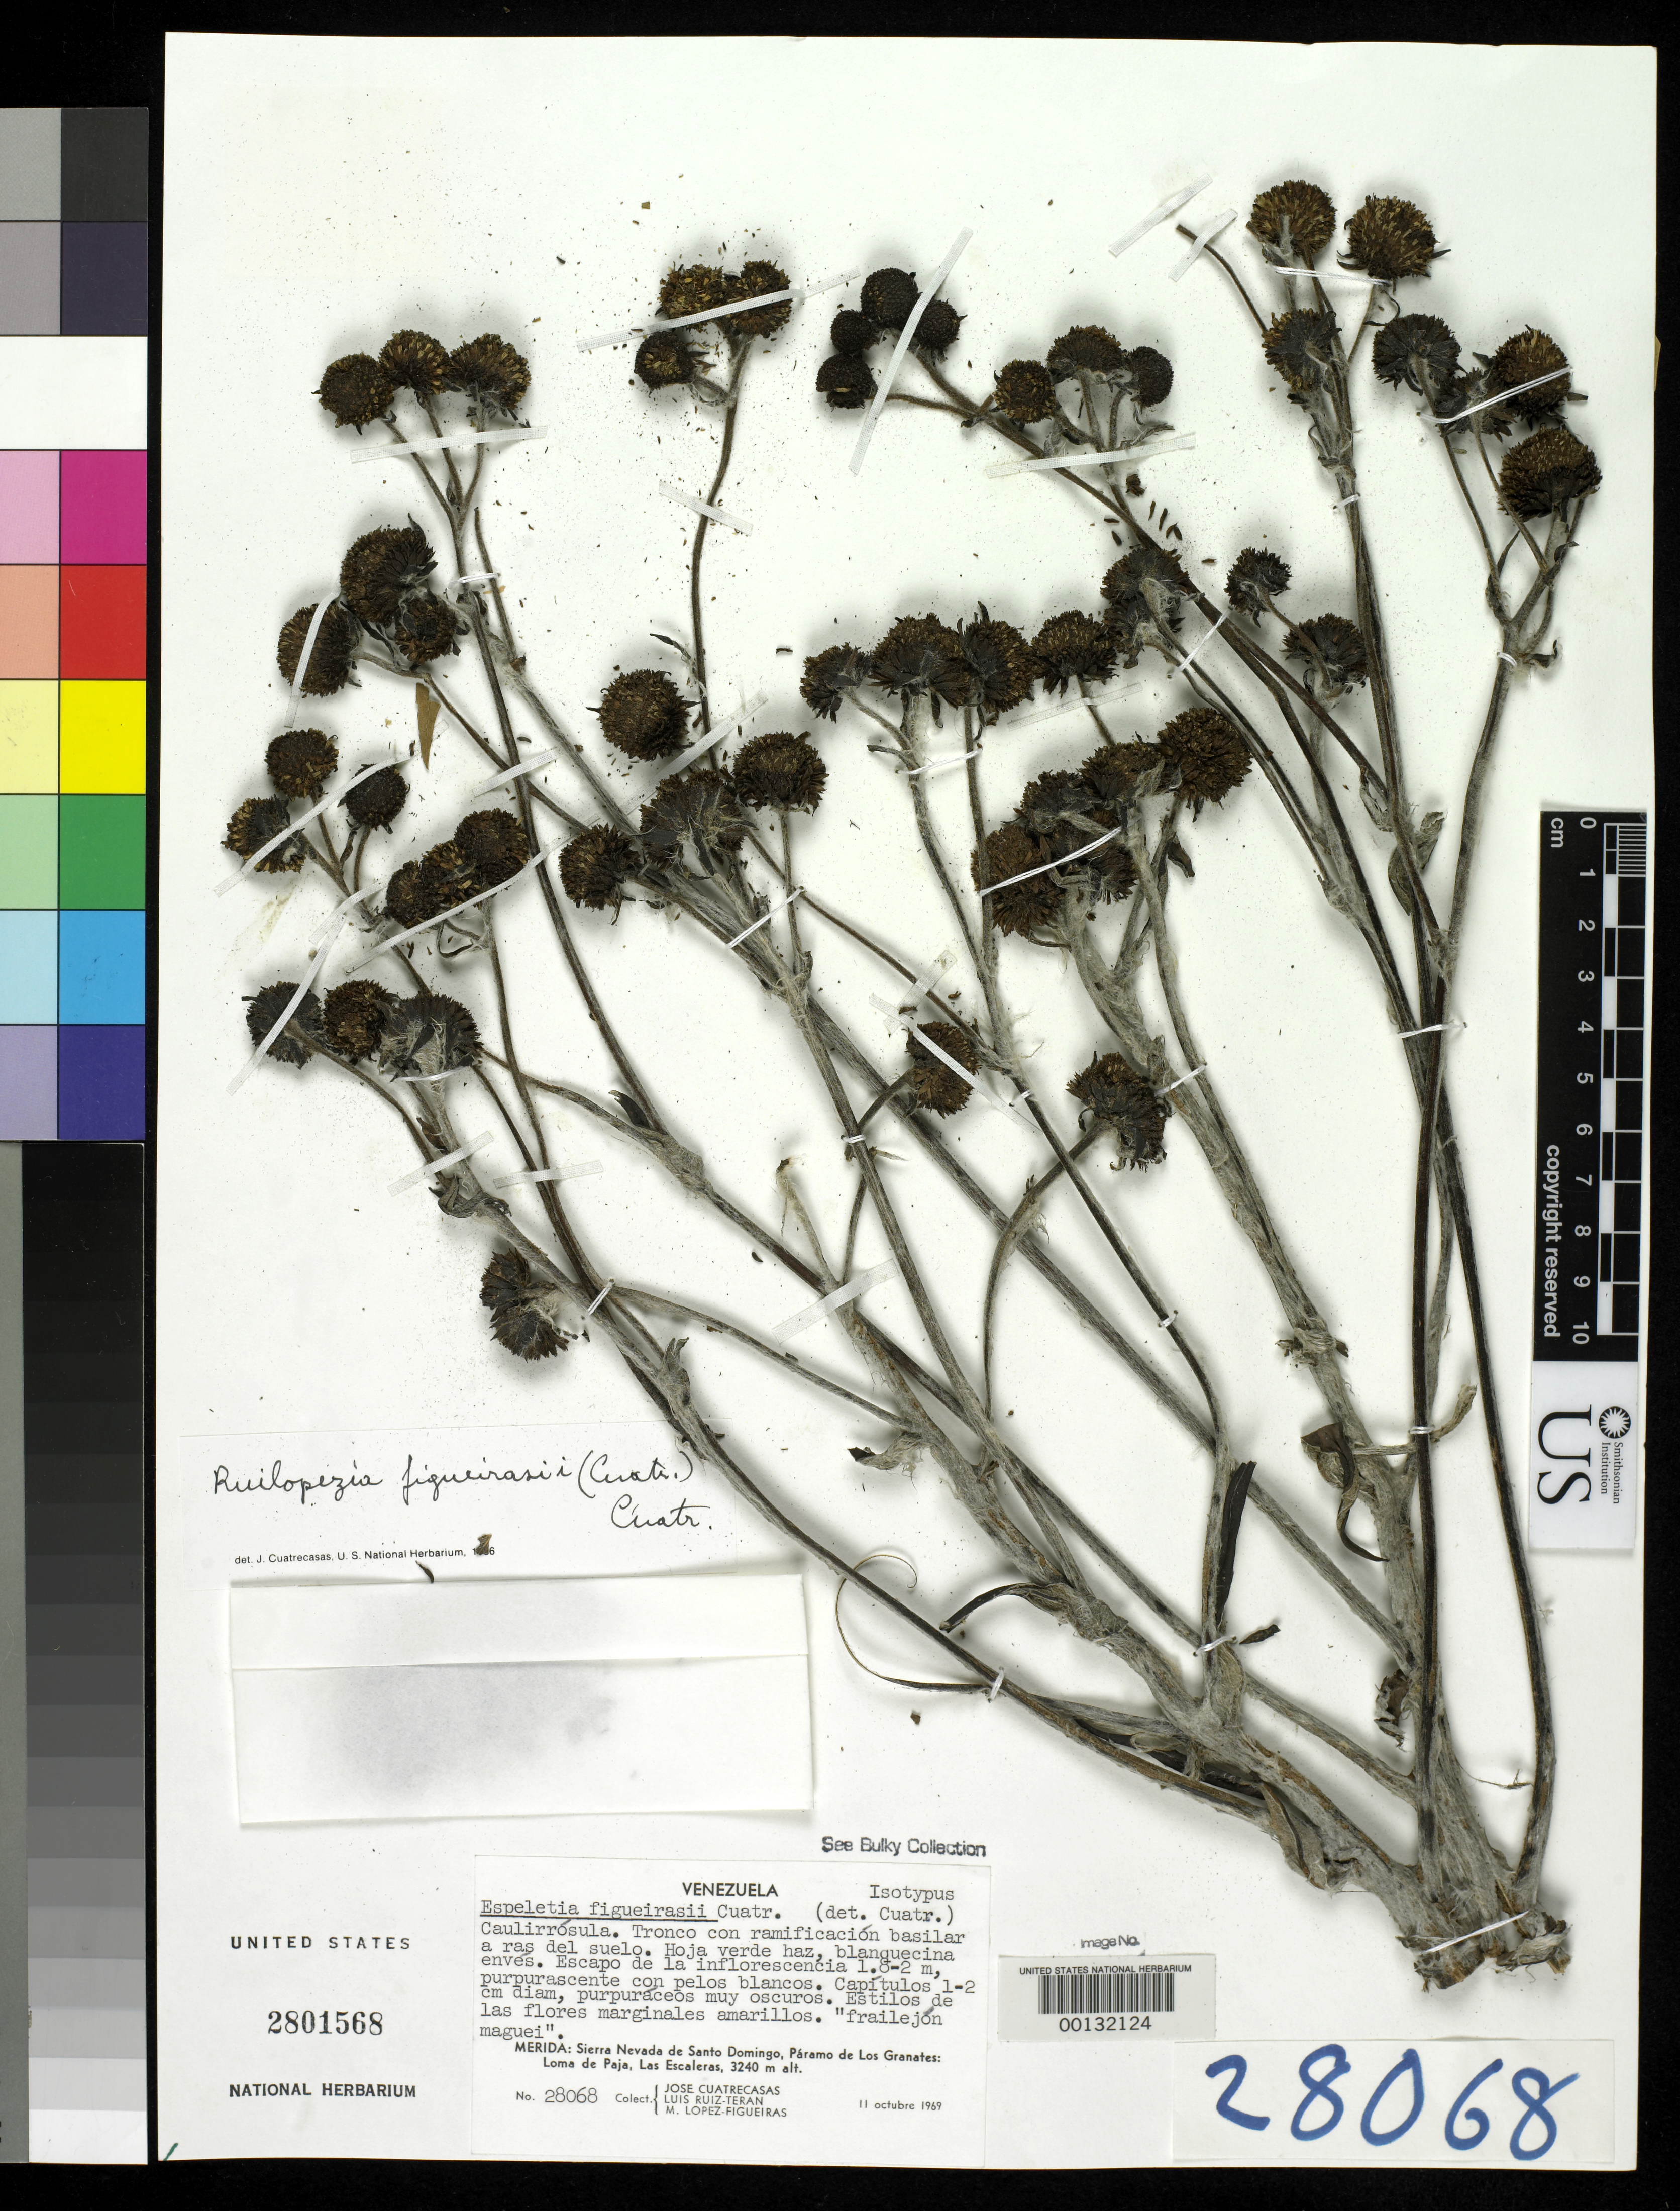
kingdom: Plantae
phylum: Tracheophyta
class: Magnoliopsida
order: Asterales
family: Asteraceae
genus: Espeletia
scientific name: Espeletia figueirasii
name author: Cuatrec.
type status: Isotype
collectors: J. Cuatrecasas, L. E. Ruíz-Terán & M. López Figueiras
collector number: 28068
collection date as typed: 11 Oct 1969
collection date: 1969-10-11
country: Venezuela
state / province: Mérida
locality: Sierra Nevada de Santo Domingo, Páramo de Los Granates, Loma de Paja, Las Escaleras.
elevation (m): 3240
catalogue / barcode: US 2801568